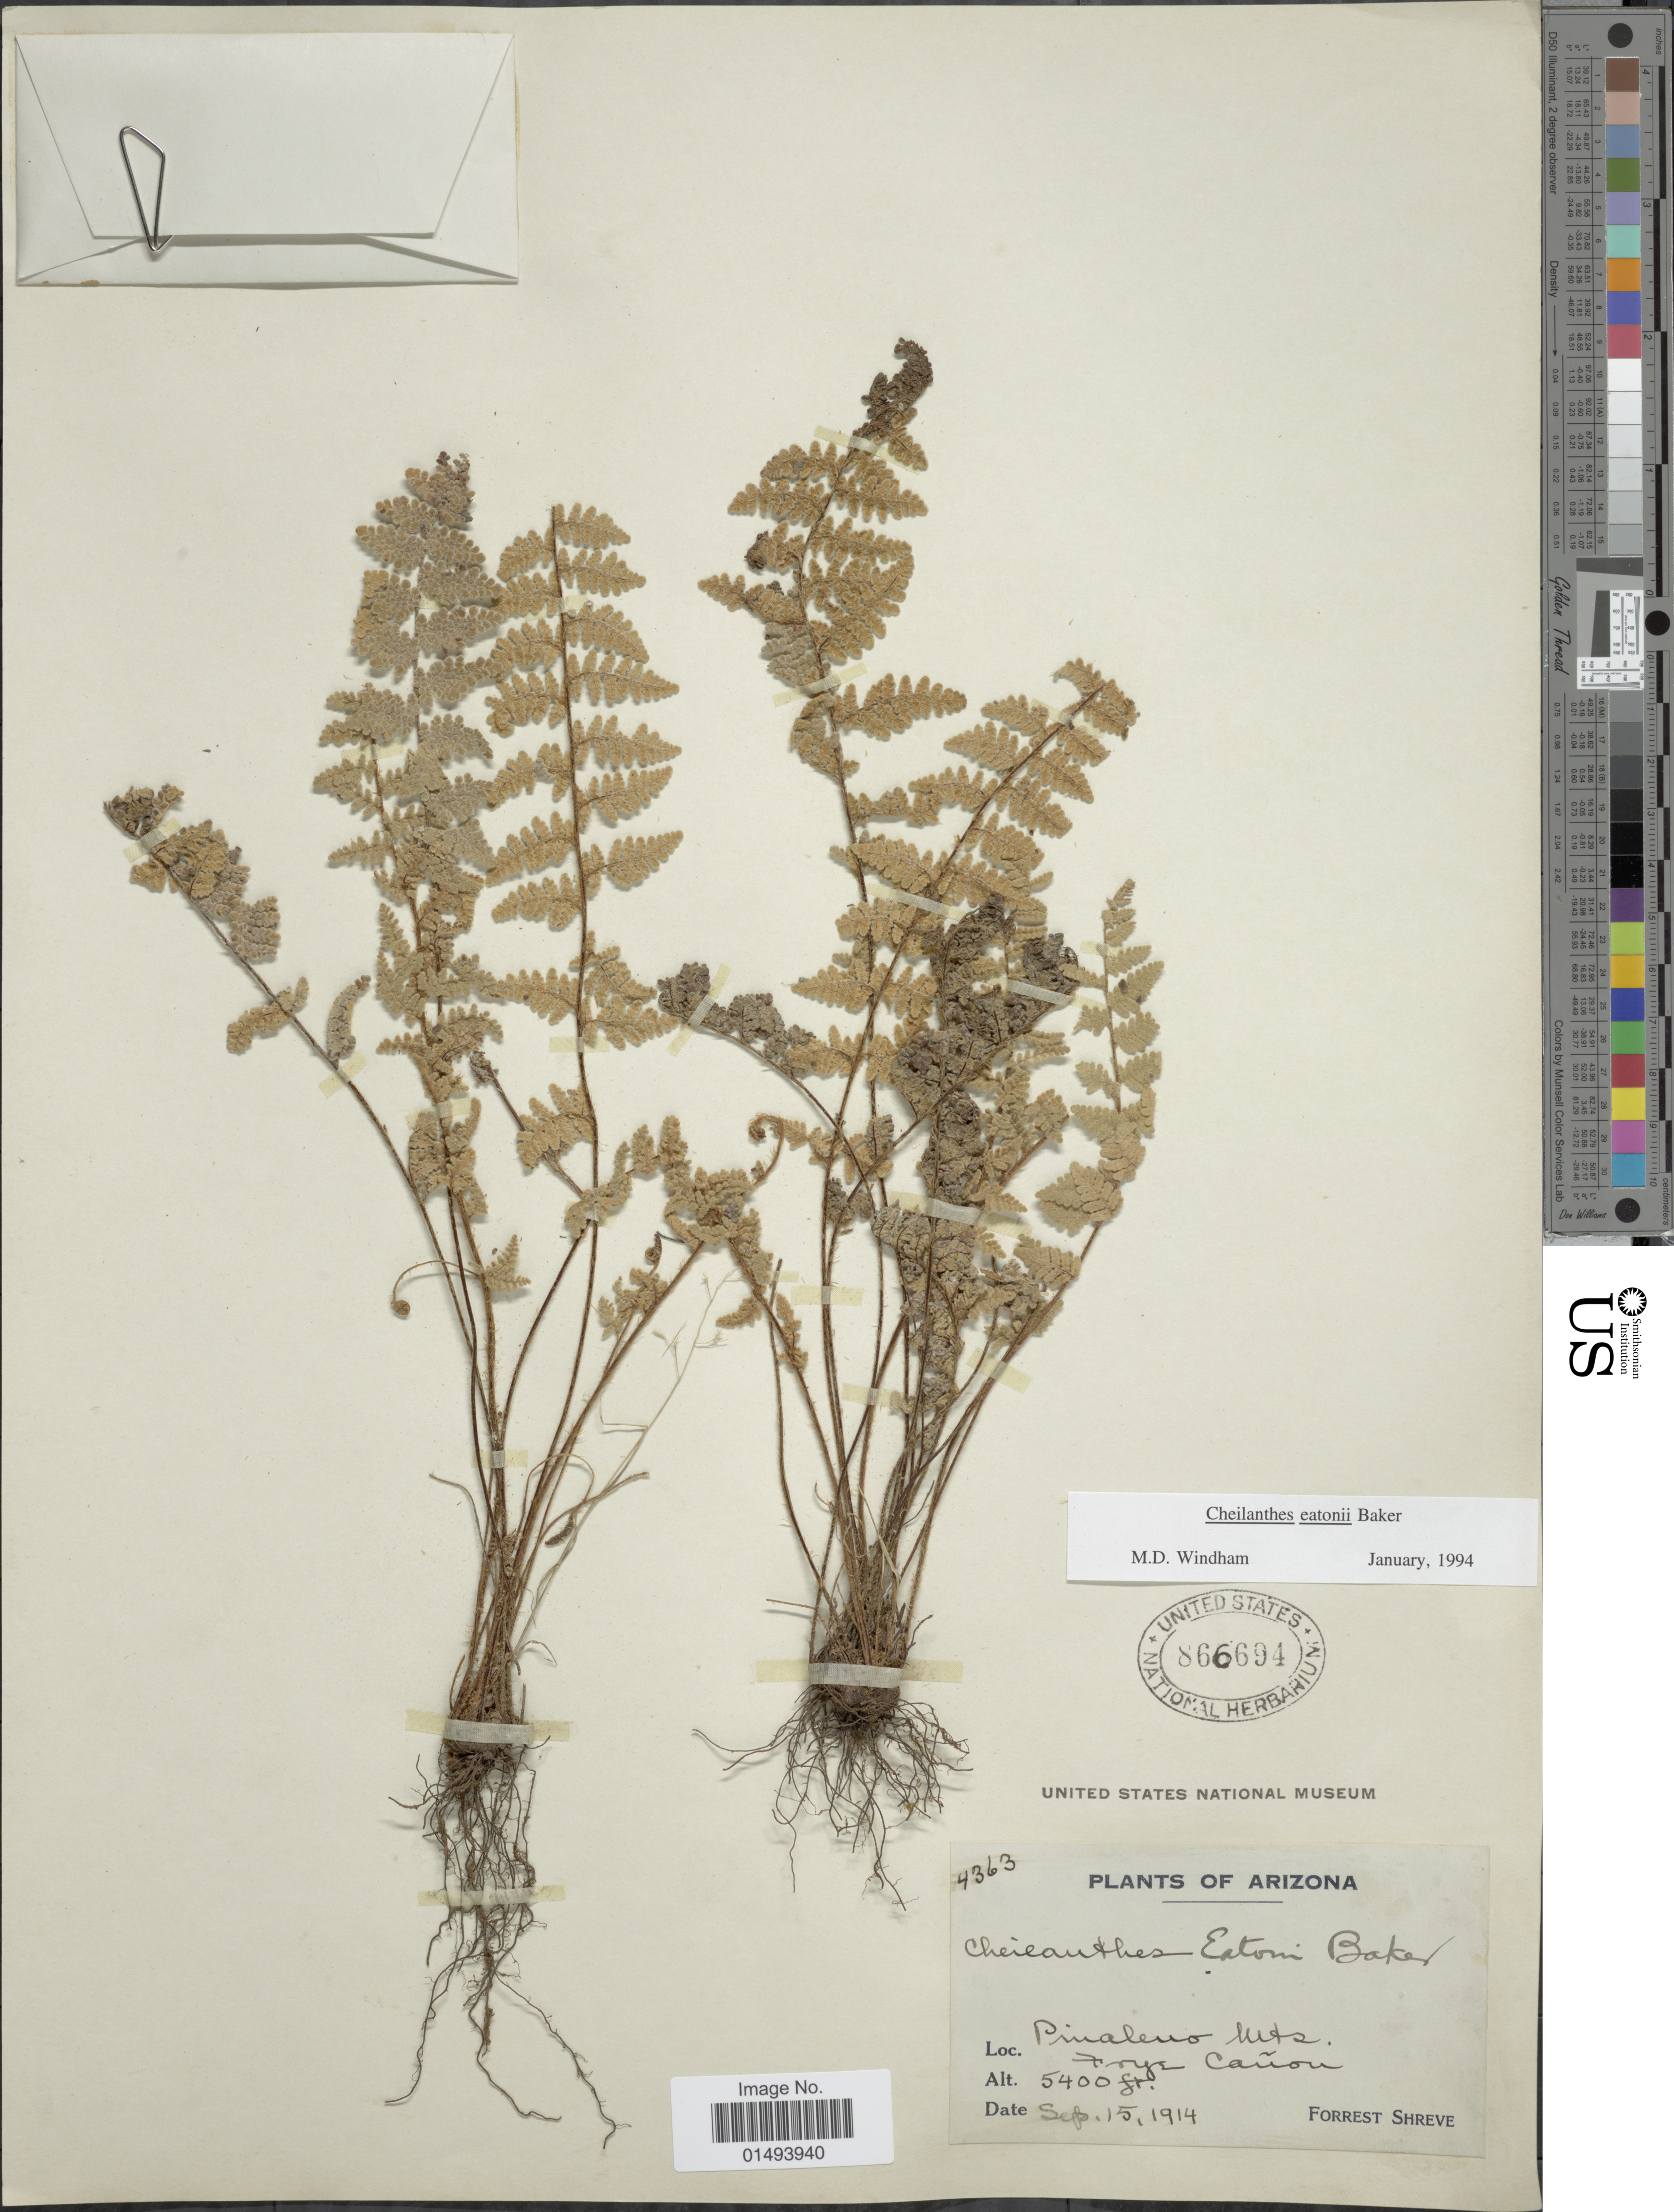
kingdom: Plantae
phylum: Tracheophyta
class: Polypodiopsida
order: Polypodiales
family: Pteridaceae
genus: Myriopteris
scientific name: Myriopteris rufa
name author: Fée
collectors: F. Shreve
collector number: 4363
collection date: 1914-09-15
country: United States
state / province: Arizona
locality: Plants of Arizona, Pinaleno Mts, For Canon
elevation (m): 1646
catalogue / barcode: US 866694